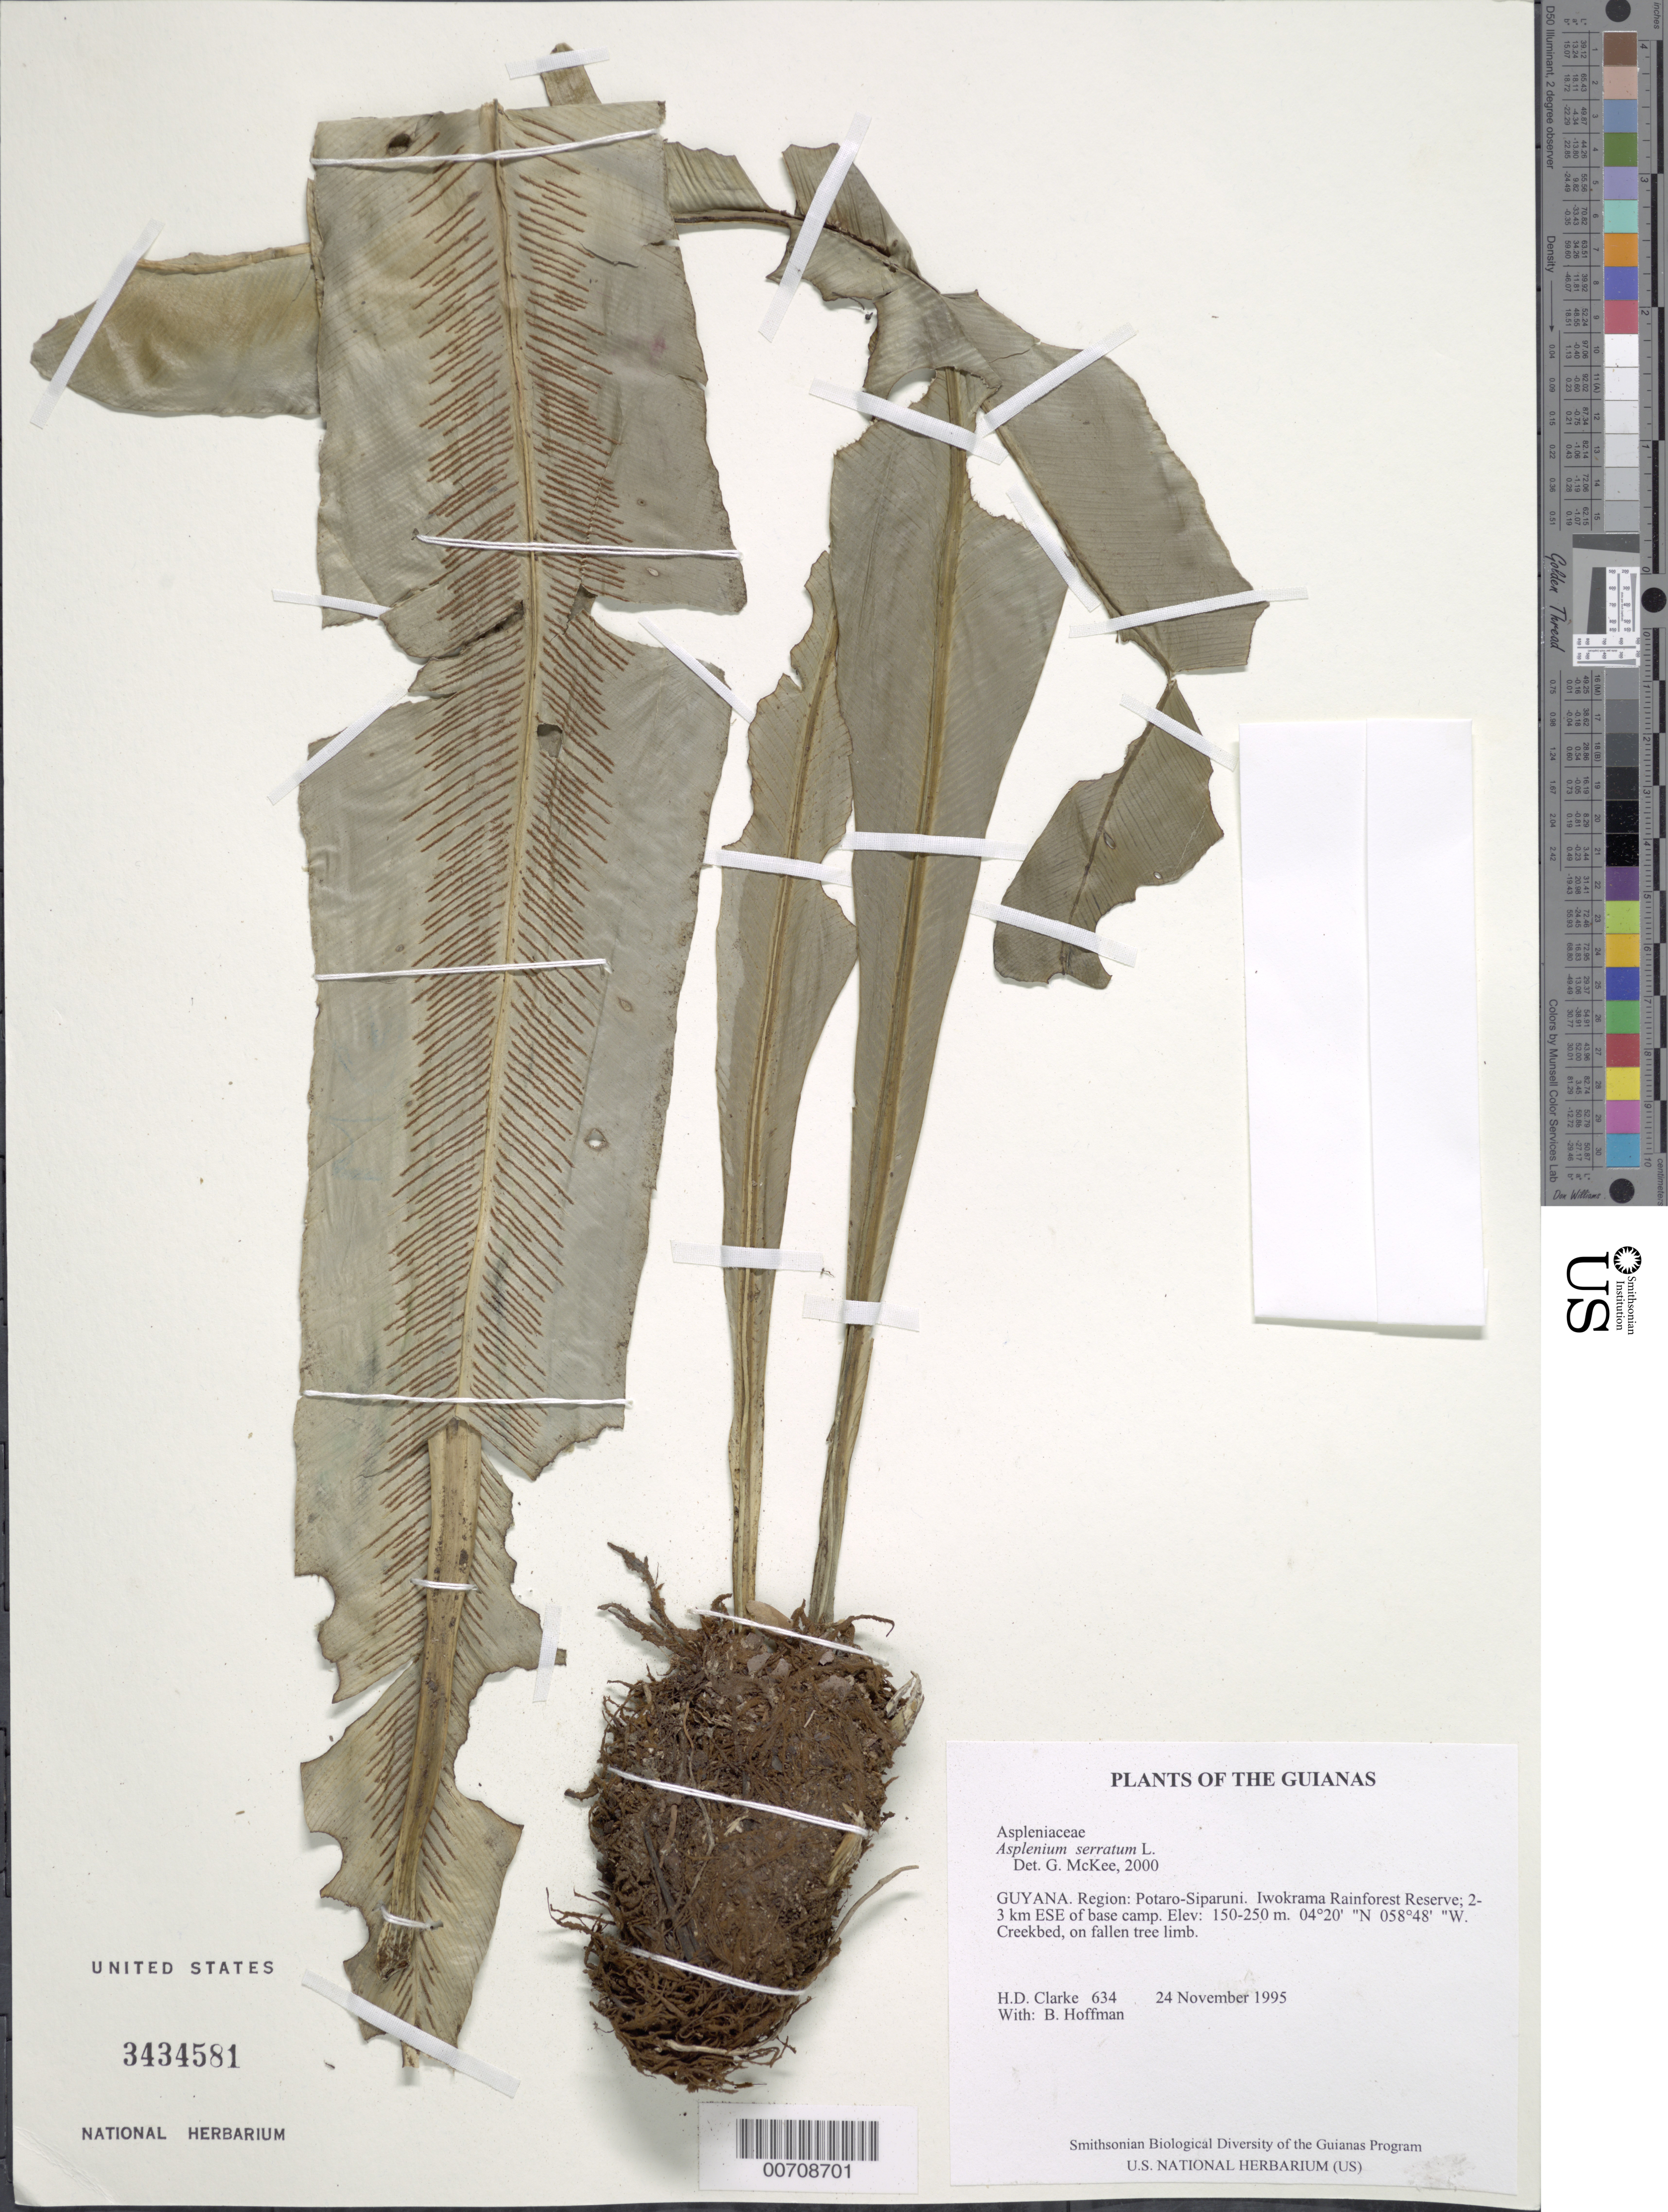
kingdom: Plantae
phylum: Tracheophyta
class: Polypodiopsida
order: Polypodiales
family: Aspleniaceae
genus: Asplenium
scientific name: Asplenium serratum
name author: L.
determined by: McKee, G. S., (US), NMNH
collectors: H. D. Clarke & B. Hoffman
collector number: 634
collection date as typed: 24 November 1995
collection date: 1995-11-24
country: Guyana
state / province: Potaro-Siparuni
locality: Iwokrama Rainforest Reserve; 2-3 km ESE of base camp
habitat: Creekbed, on fallen tree limb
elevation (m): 150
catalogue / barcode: US 3434581